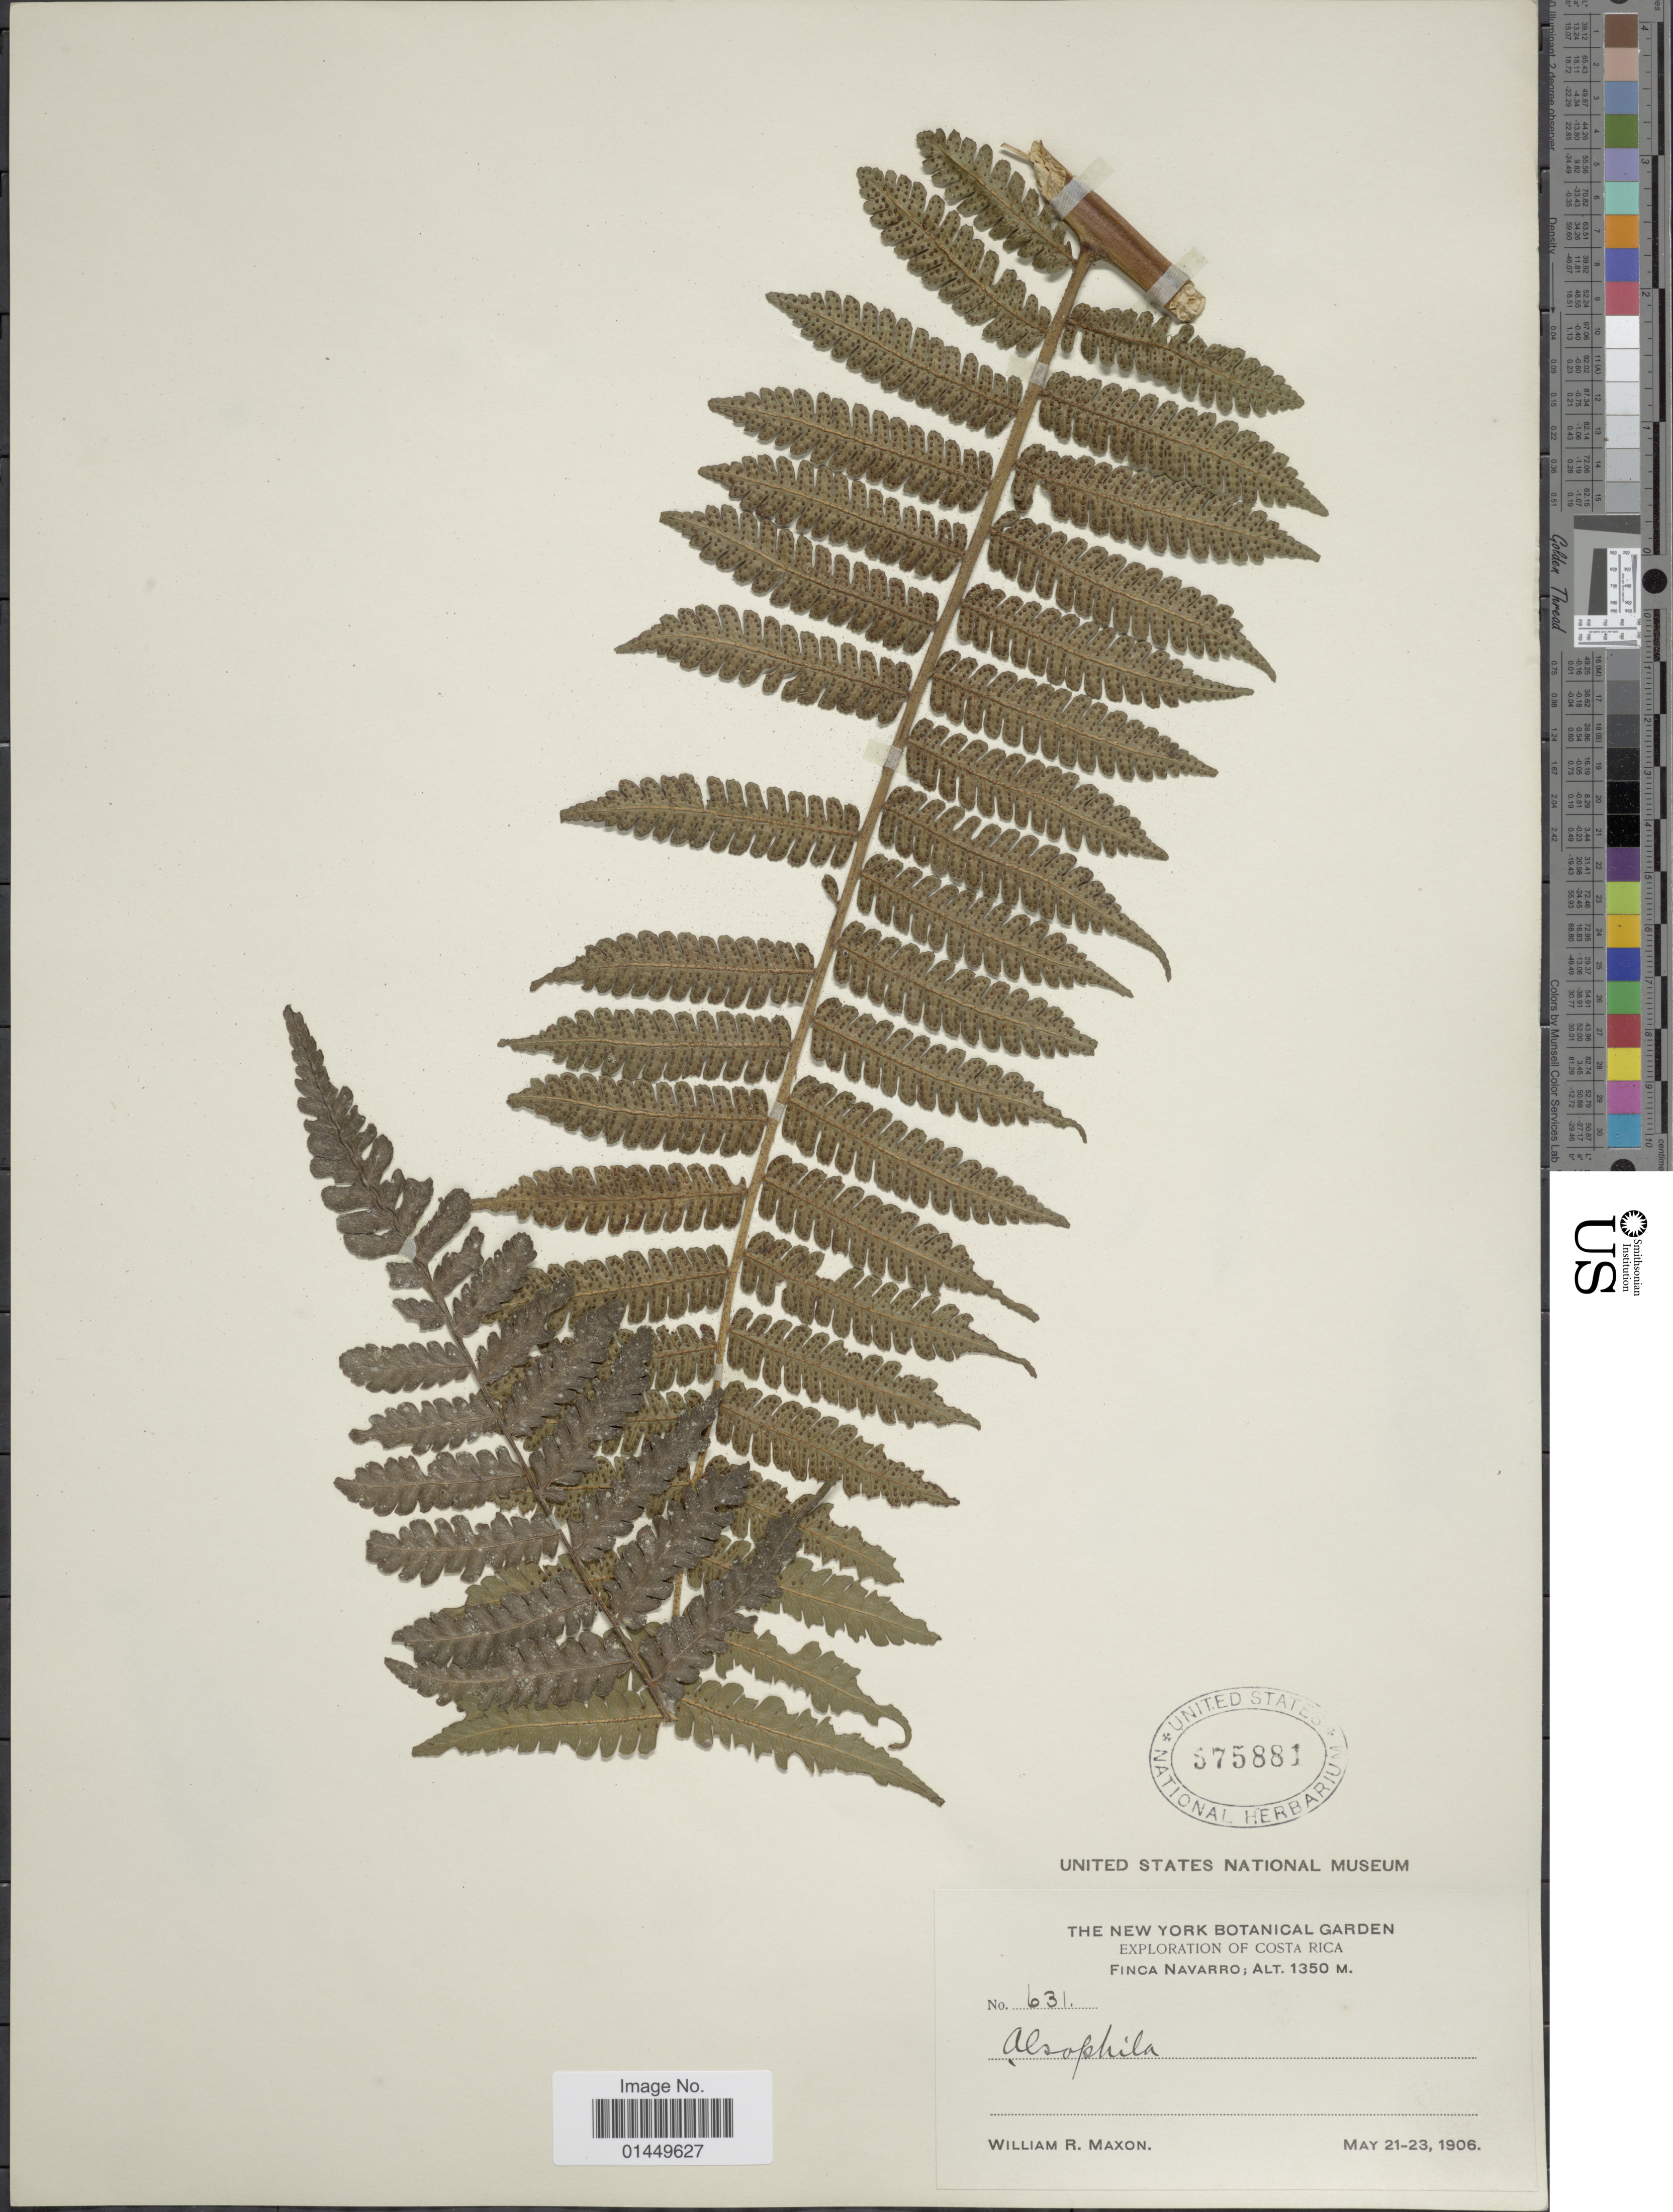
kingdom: Plantae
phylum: Tracheophyta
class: Polypodiopsida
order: Cyatheales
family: Cyatheaceae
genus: Cyathea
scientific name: Cyathea schiedeana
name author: (C. Presl) Domin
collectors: W. R. Maxon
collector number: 631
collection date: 1906-05-21/1906-05-23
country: Costa Rica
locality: Finca Navarro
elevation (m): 1350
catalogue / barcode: US 575881